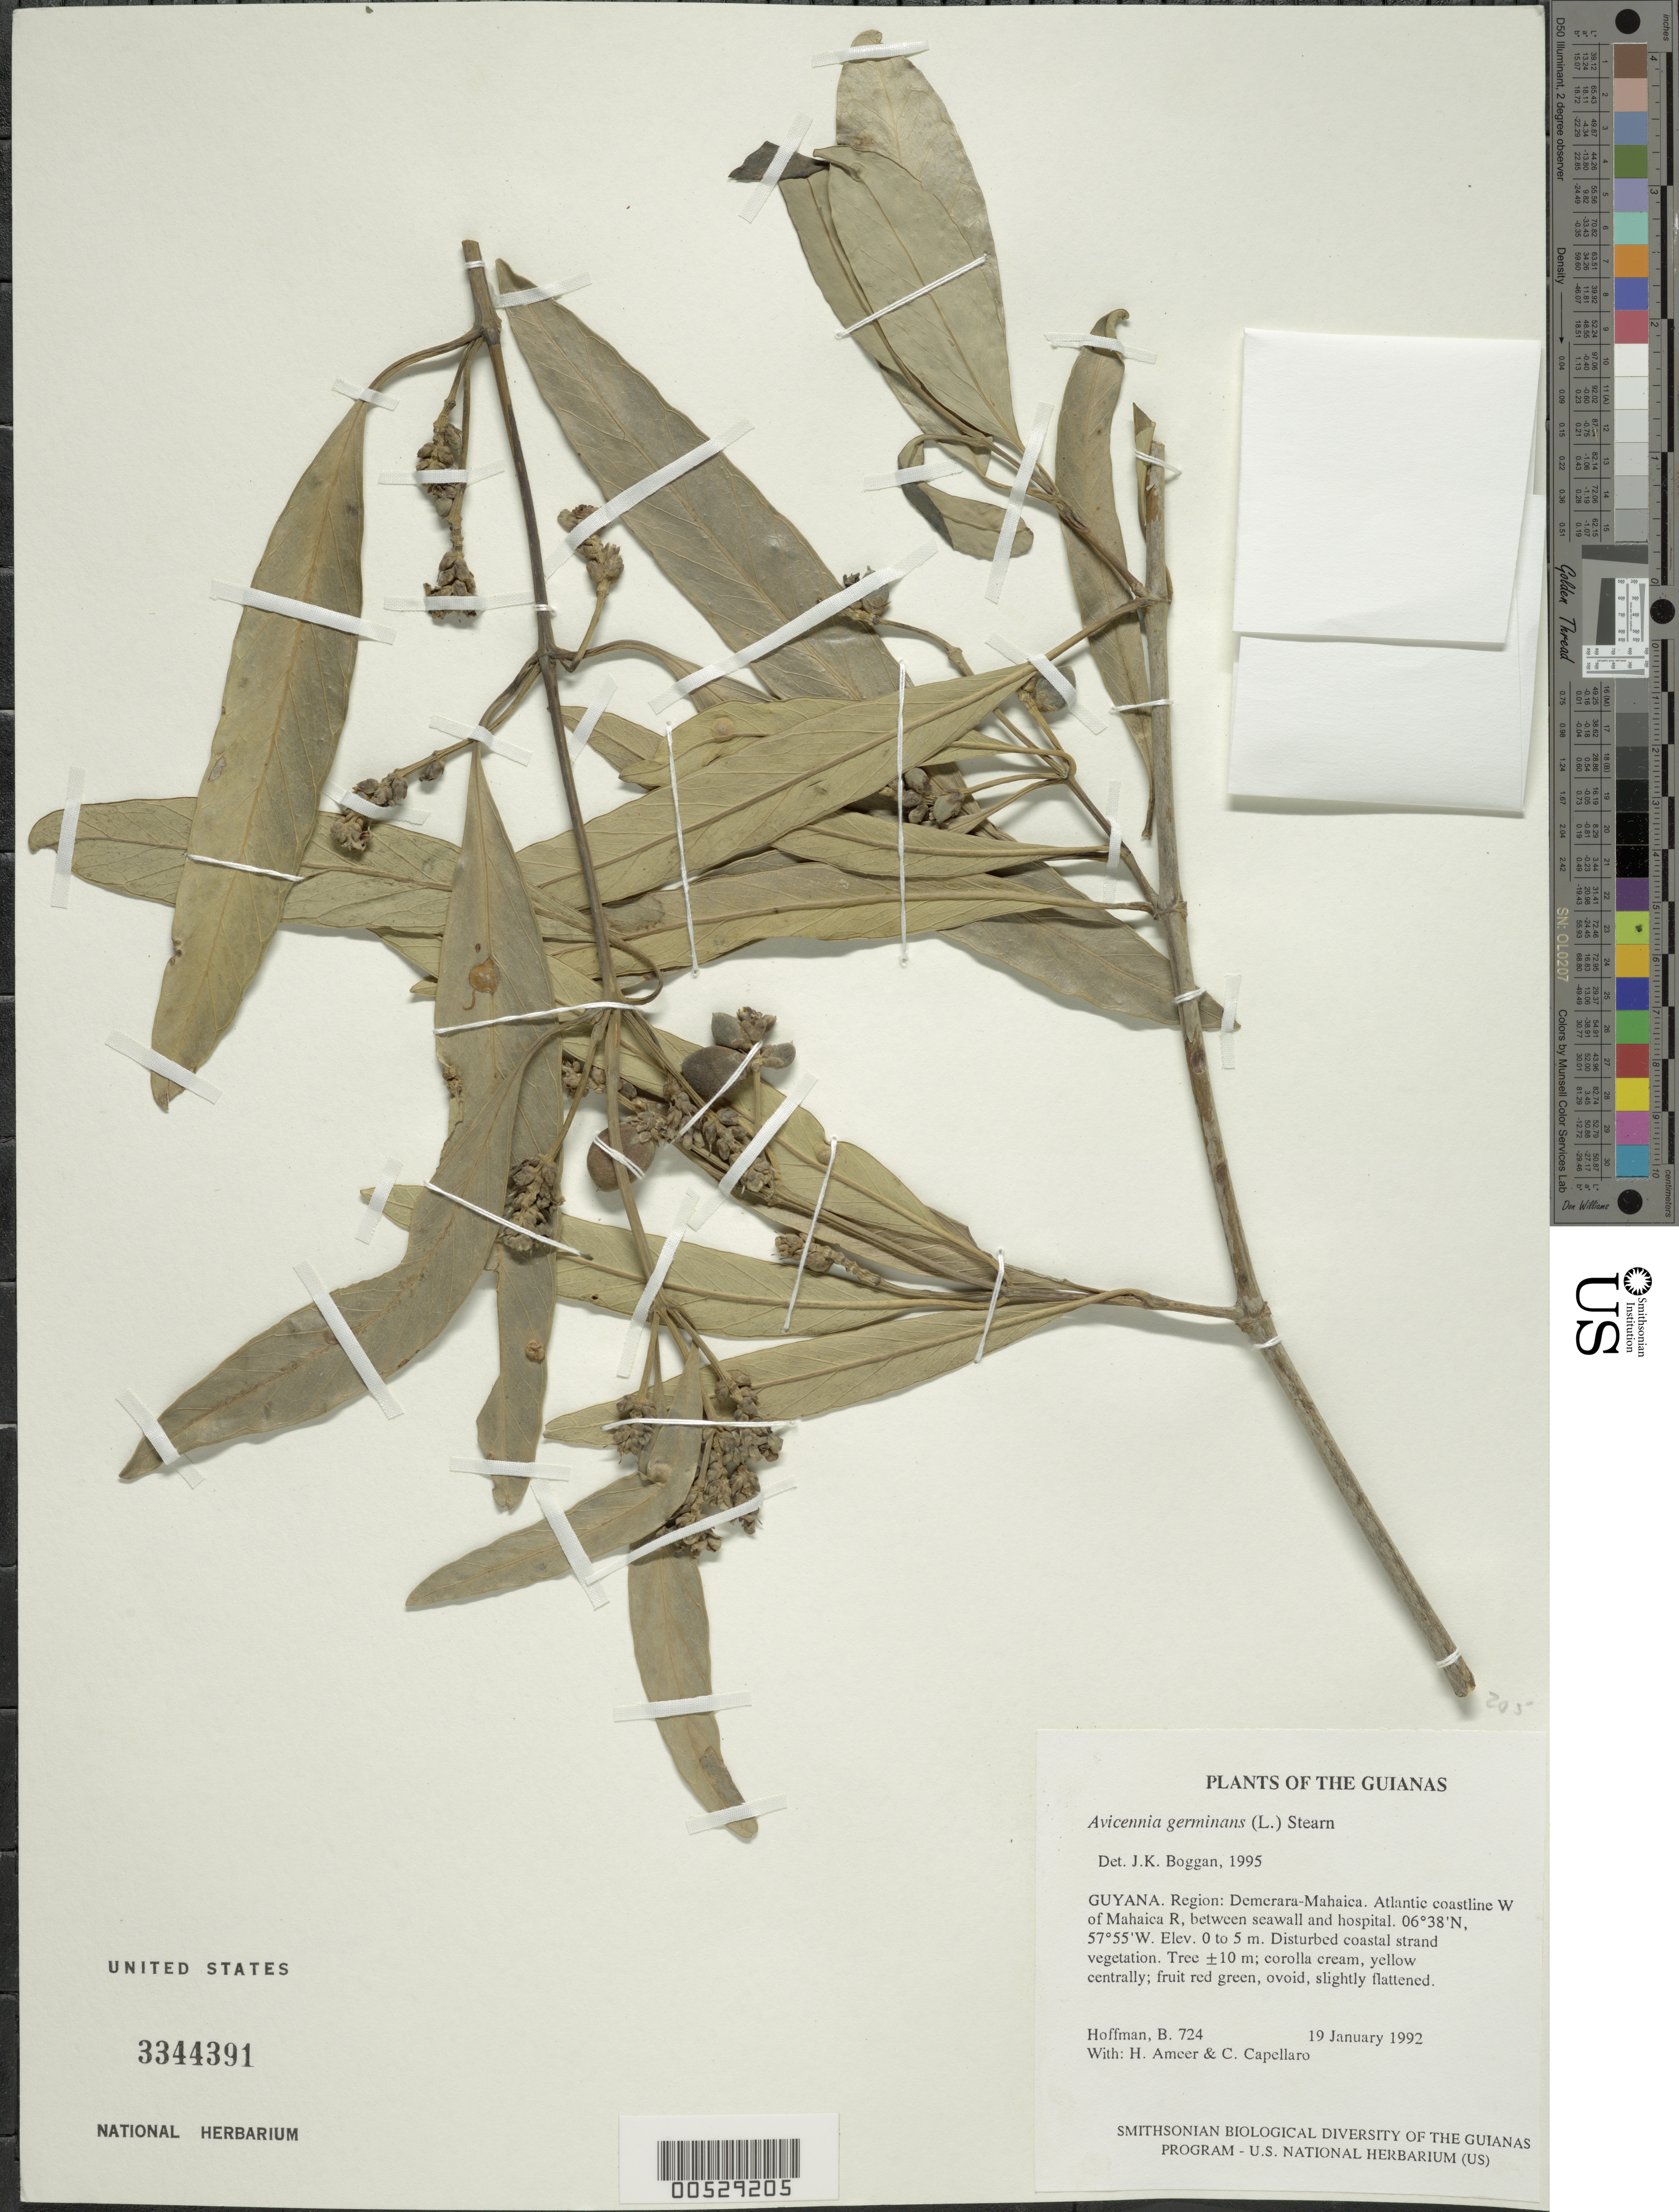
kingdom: Plantae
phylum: Tracheophyta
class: Magnoliopsida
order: Lamiales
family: Acanthaceae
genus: Avicennia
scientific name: Avicennia germinans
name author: (L.) L.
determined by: Liesner, R. L.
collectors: B. Hoffman, H. Ameer & C. Capellaro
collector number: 724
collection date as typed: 19 January 1992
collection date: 1992-01-19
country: Guyana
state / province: Demerara-Mahaica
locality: Atlantic coastline W of Mahaica R., between seawall and hospital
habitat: Disturbed coastal strand vegetation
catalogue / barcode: US 3344391